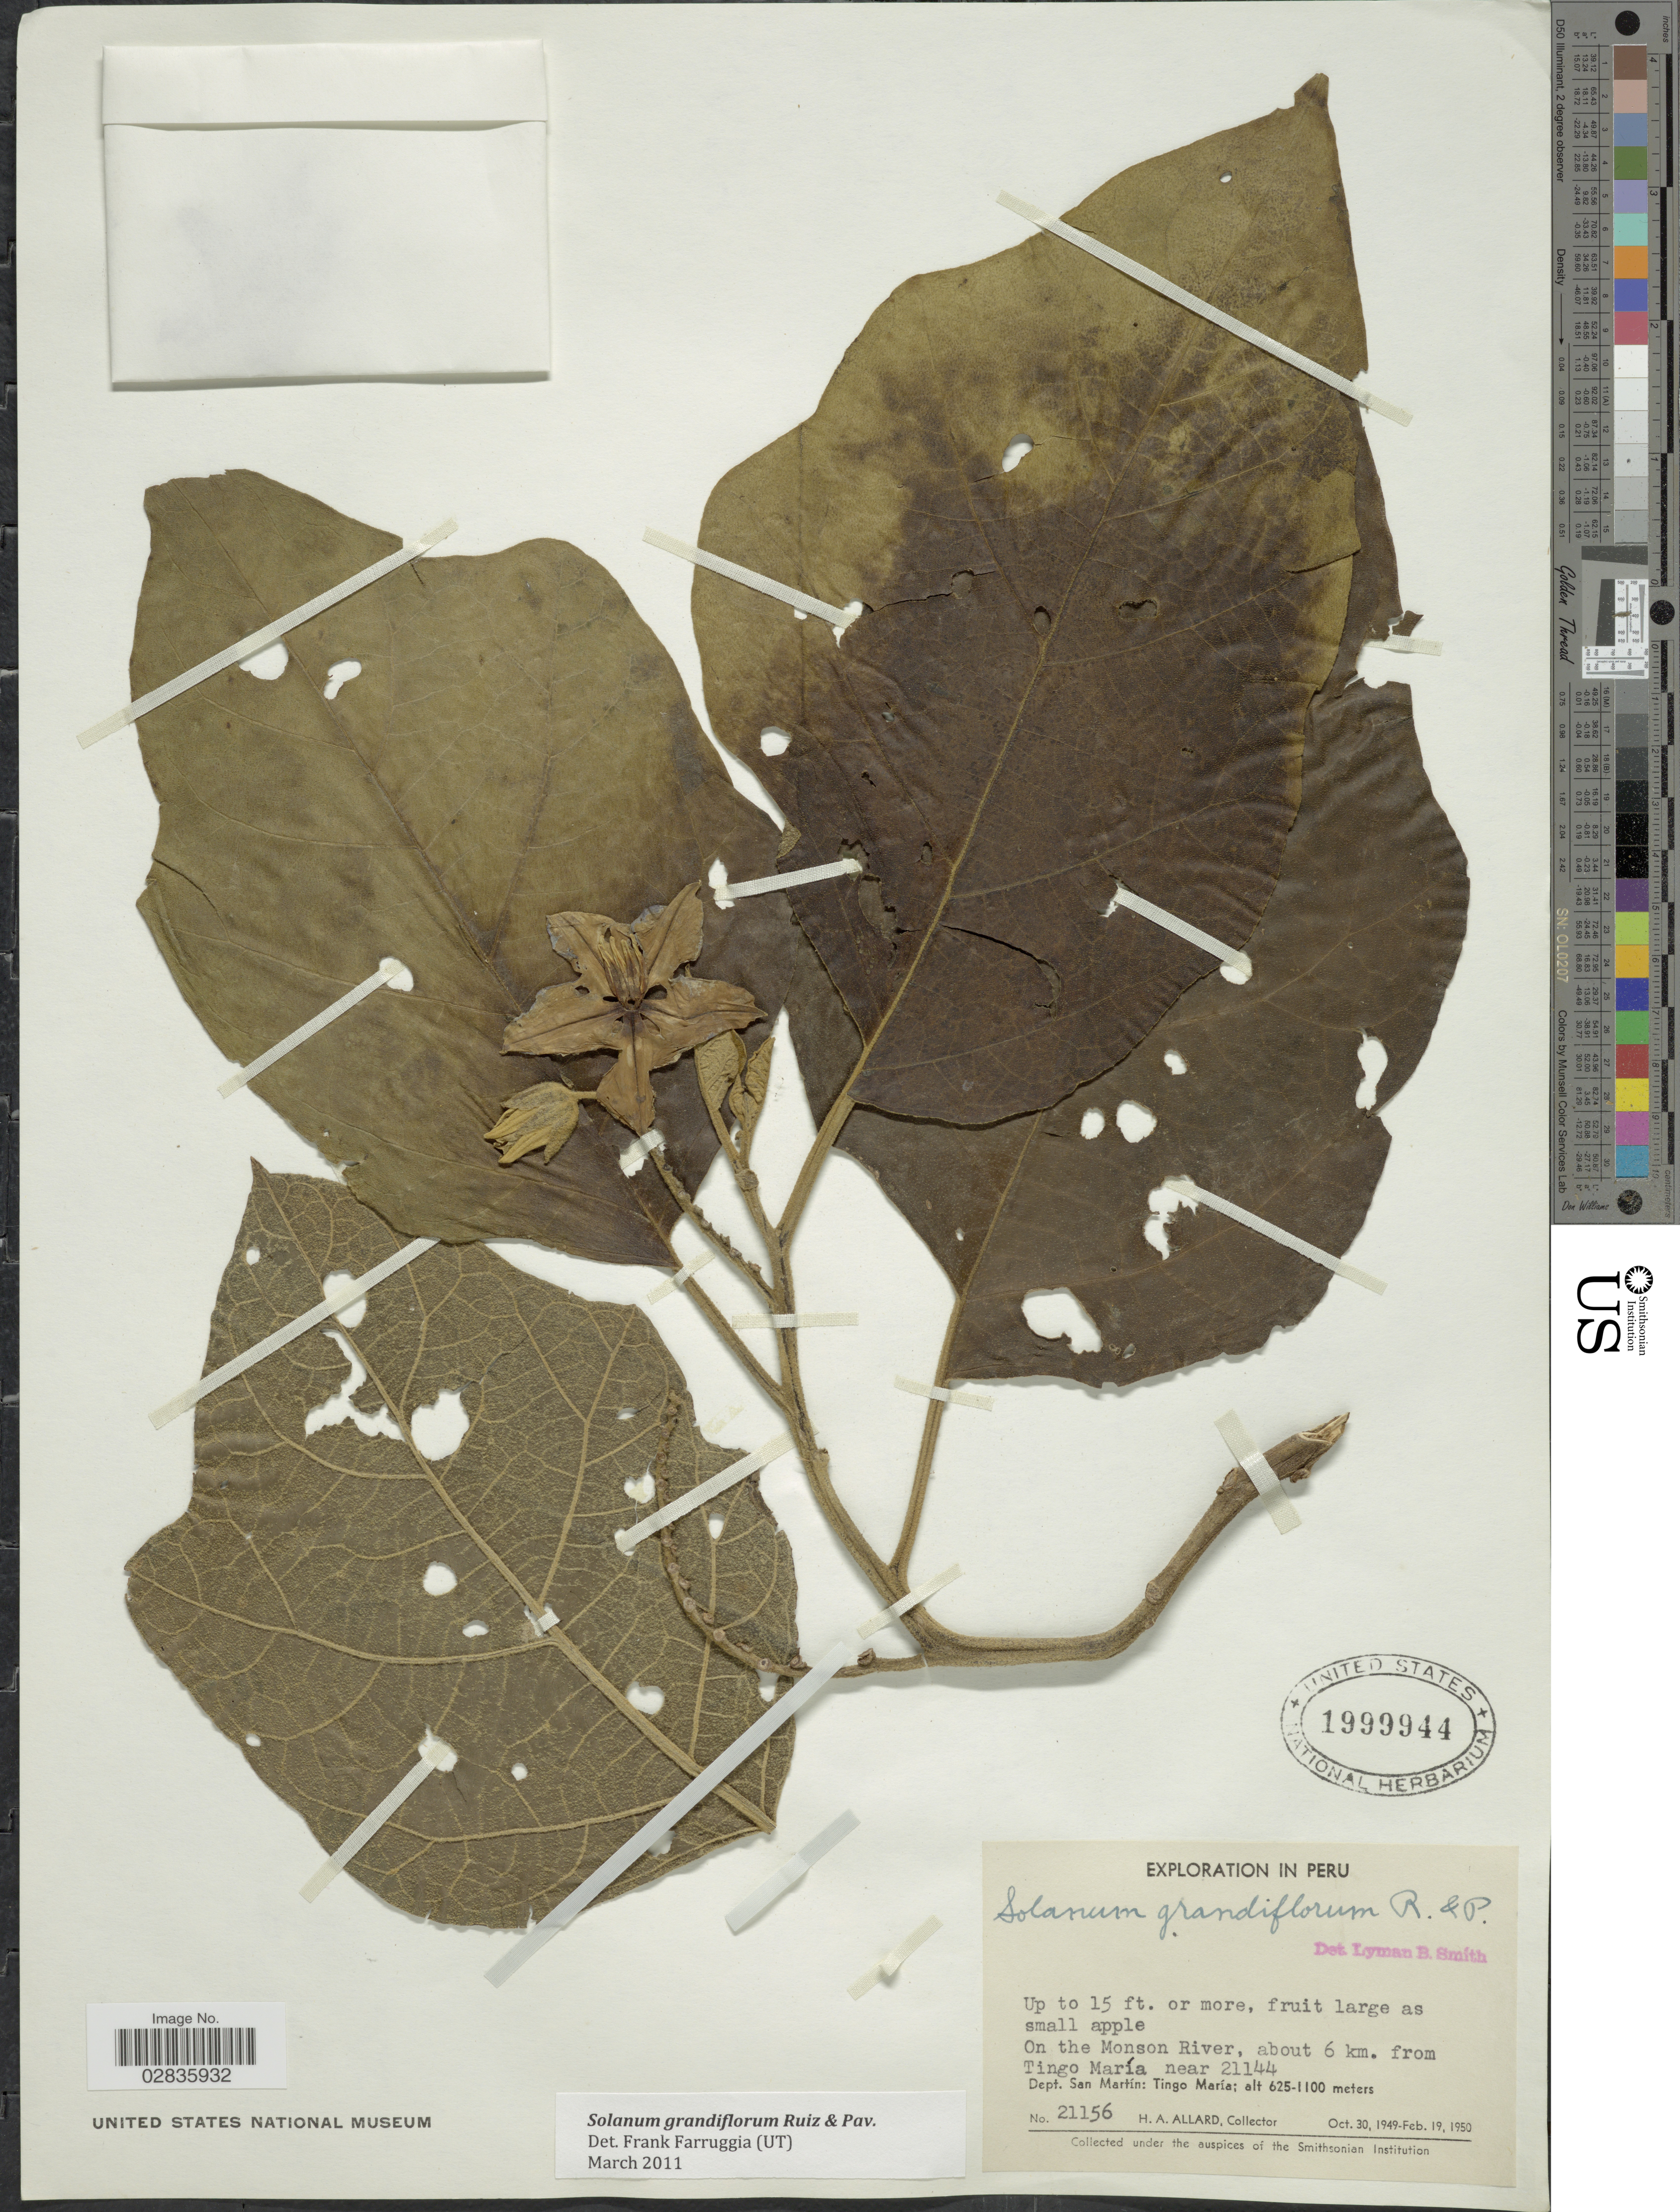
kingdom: Plantae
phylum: Tracheophyta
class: Magnoliopsida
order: Solanales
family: Solanaceae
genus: Solanum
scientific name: Solanum grandiflorum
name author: Ruiz & Pav.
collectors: H. A. Allard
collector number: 21156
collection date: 1949-10-30/1950-02-19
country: Peru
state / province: San Martín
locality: On the Monson River, about 6 km. from Tingo María near 21144.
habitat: on the river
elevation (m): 625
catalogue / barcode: US 1999944